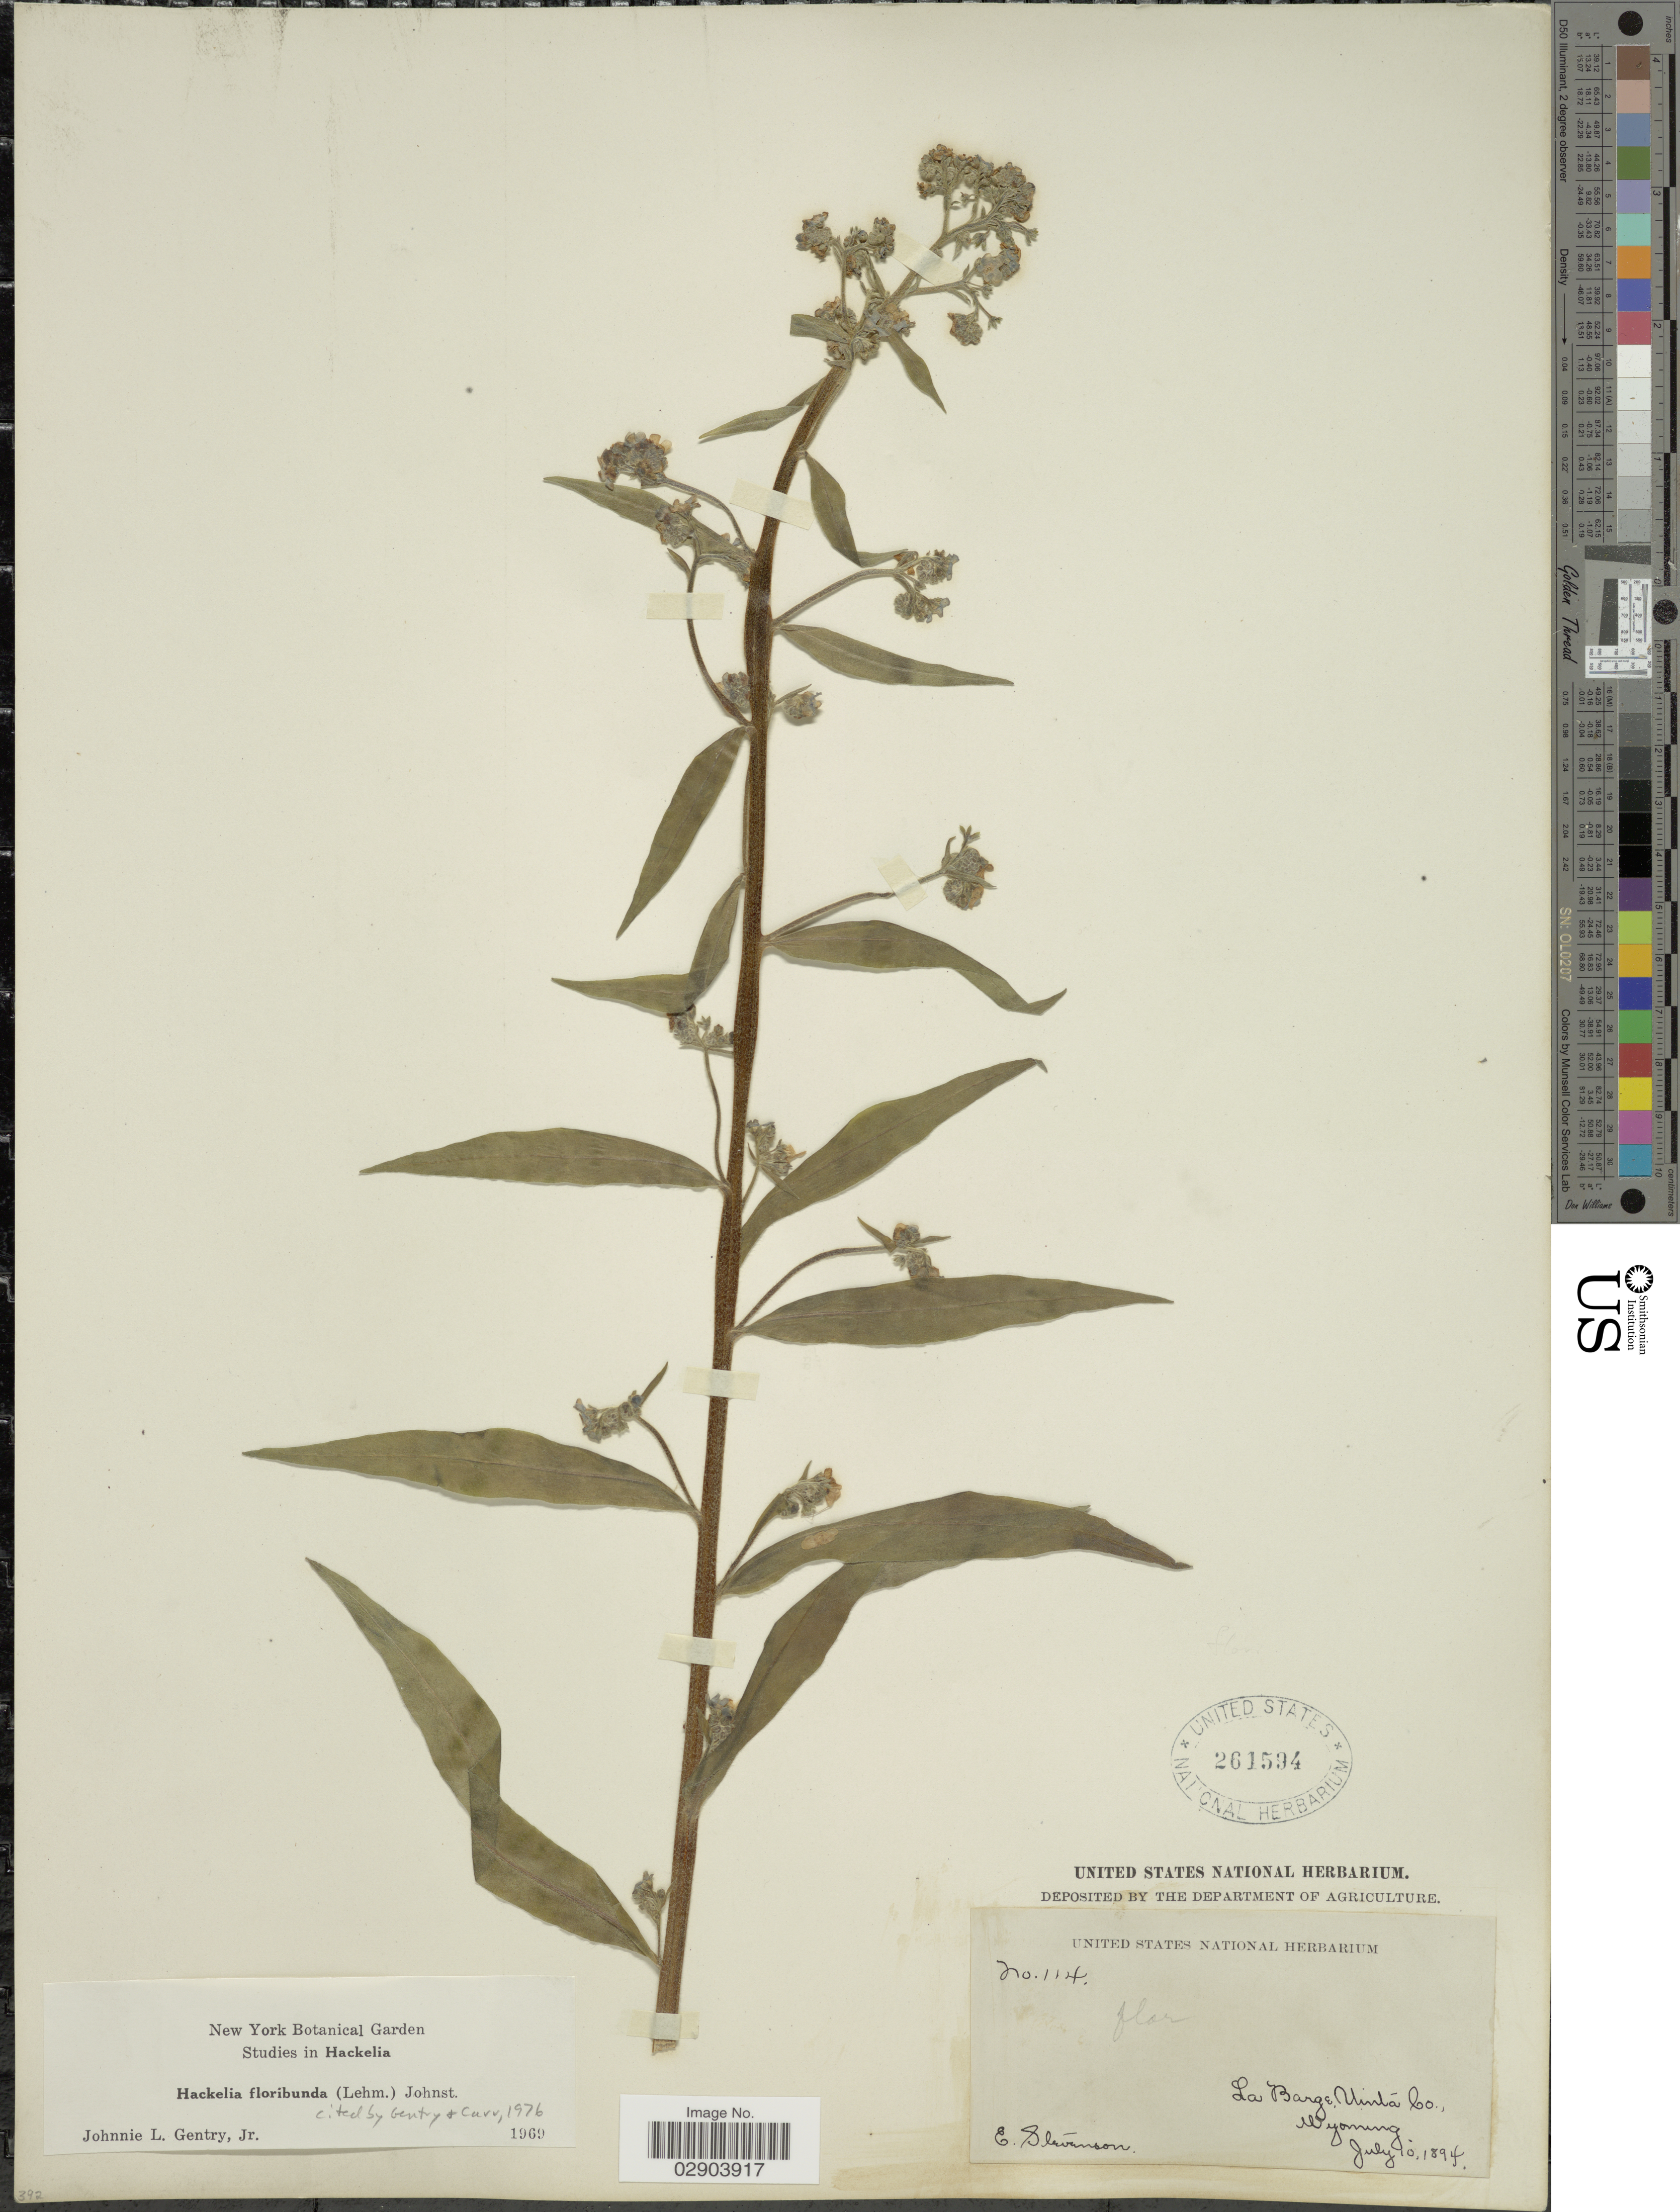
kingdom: Plantae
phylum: Tracheophyta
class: Magnoliopsida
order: Boraginales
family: Boraginaceae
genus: Hackelia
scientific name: Hackelia floribunda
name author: (Lehm.) I.M. Johnst.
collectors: E. Stevenson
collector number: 114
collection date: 1894-07-10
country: United States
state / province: Wyoming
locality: La Barge Uinta Co.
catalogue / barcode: US 261594